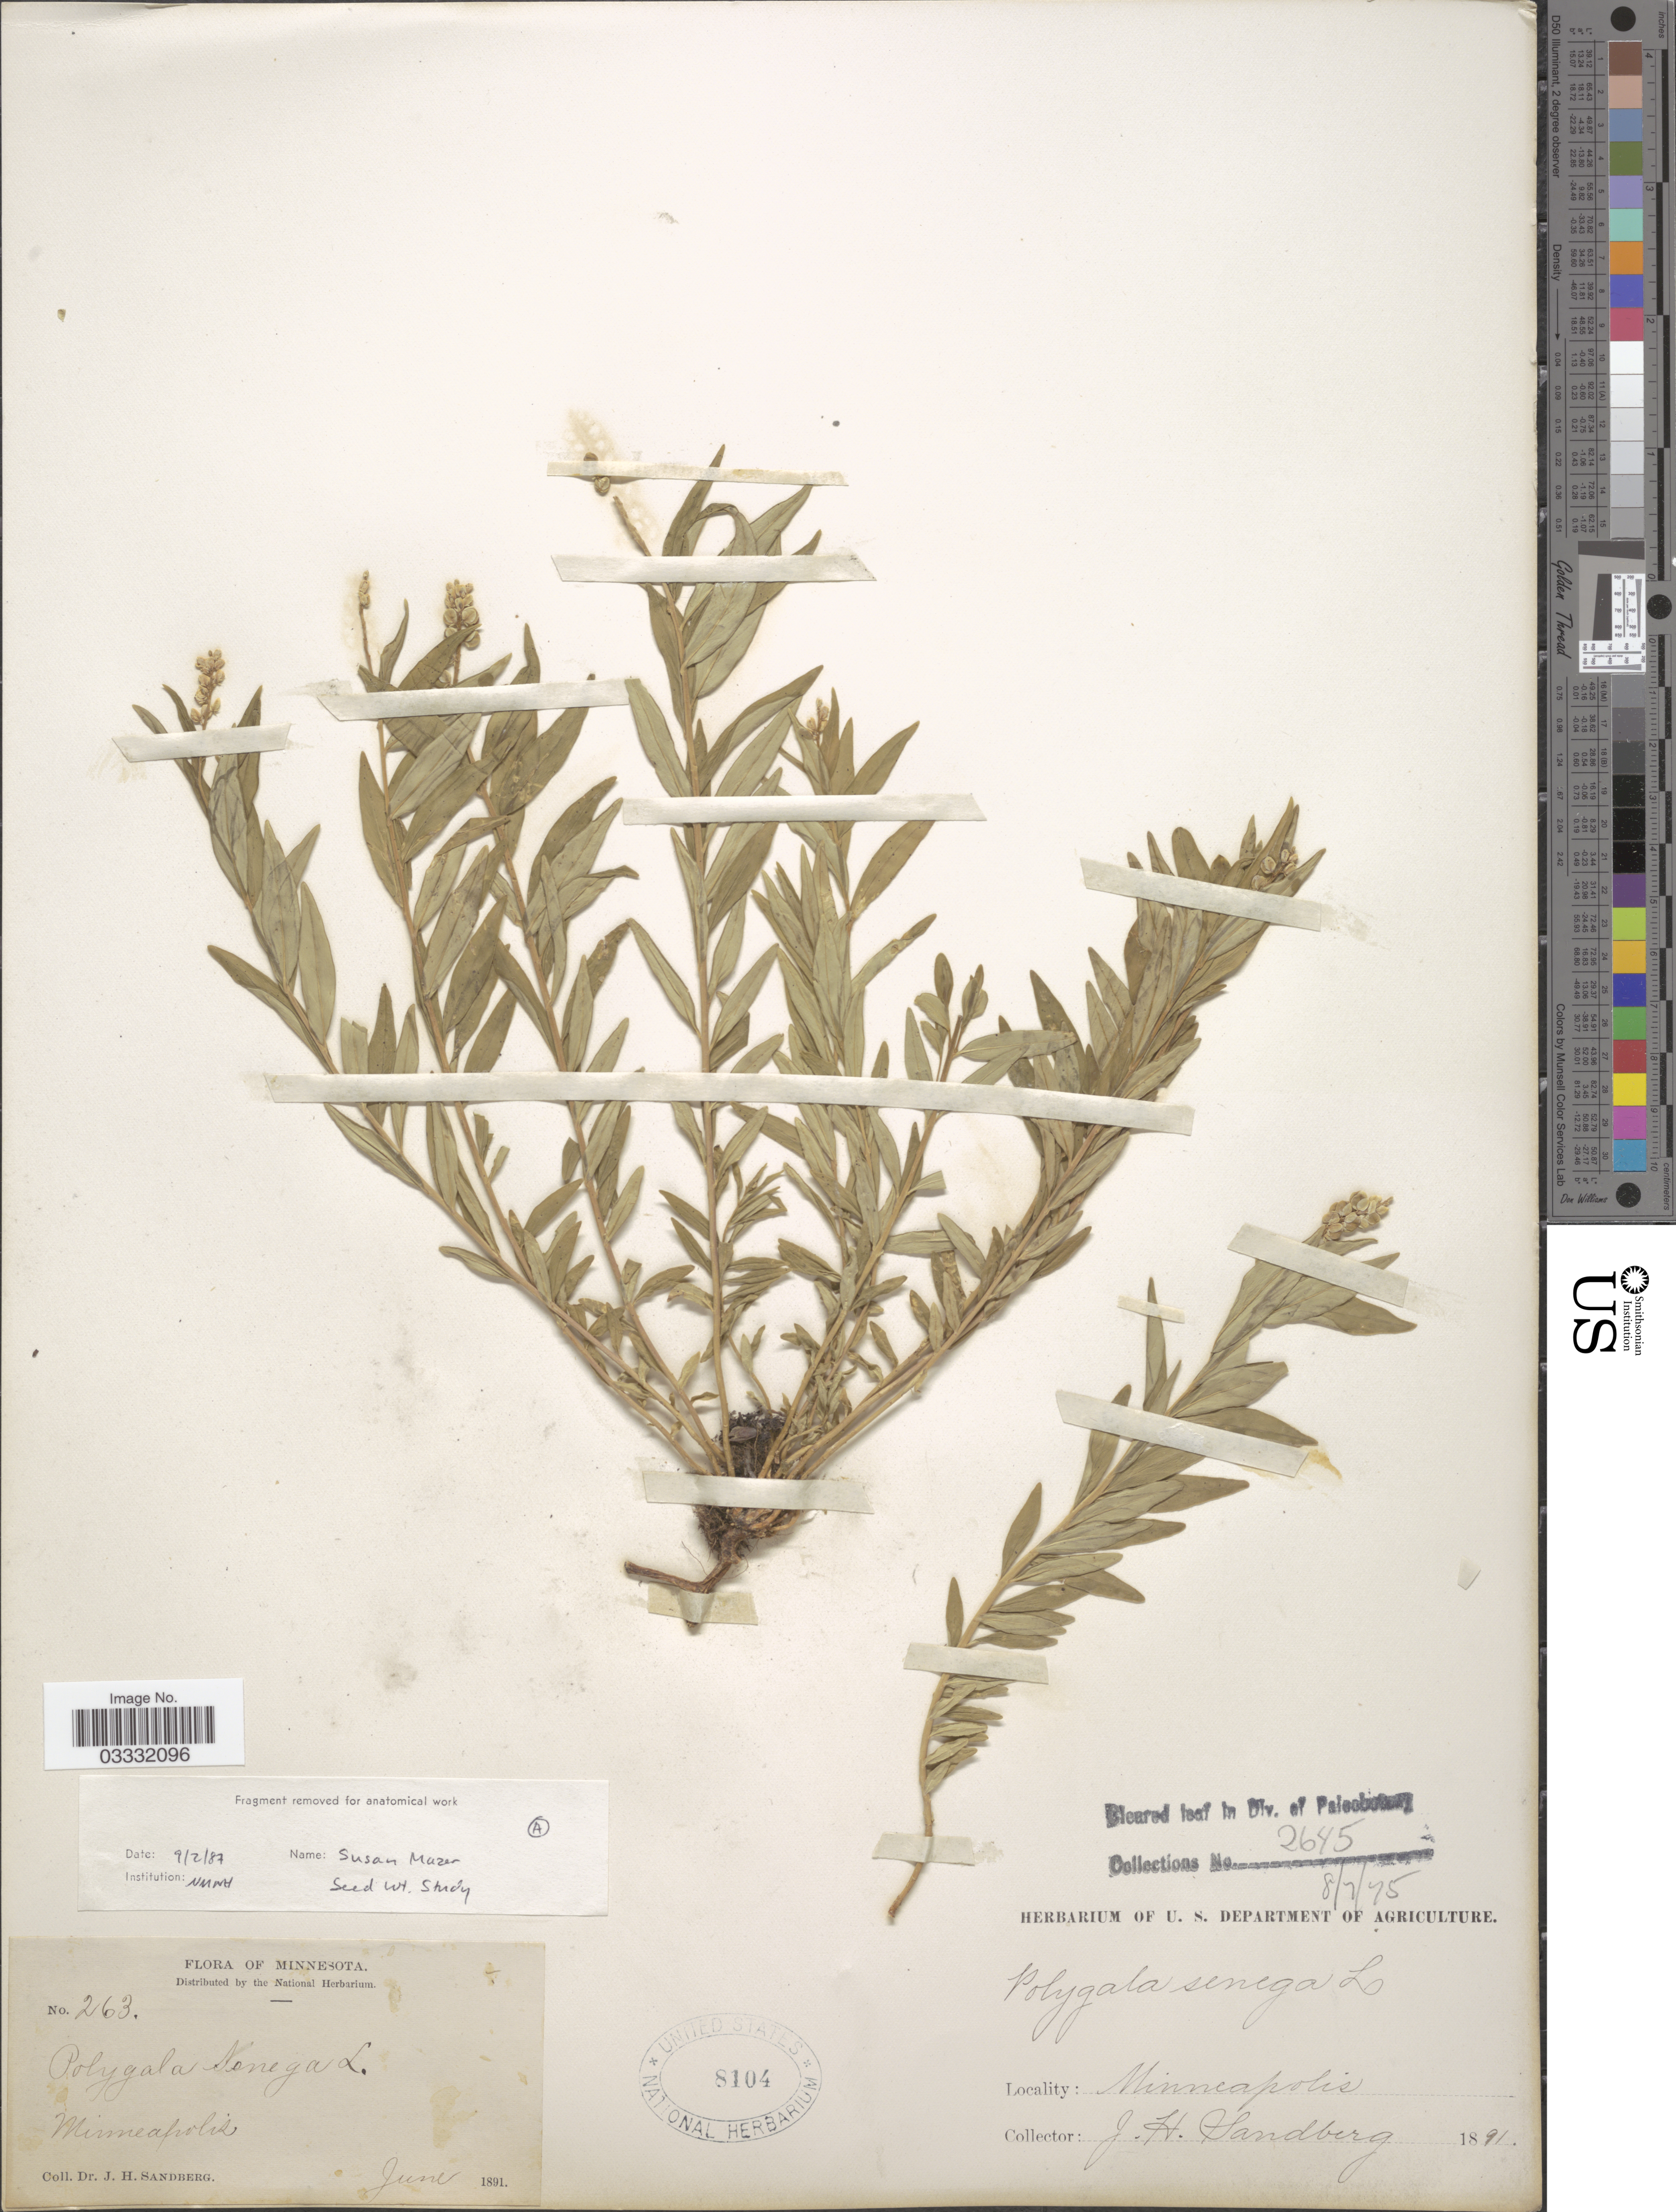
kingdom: Plantae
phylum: Tracheophyta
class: Magnoliopsida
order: Fabales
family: Polygalaceae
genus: Polygala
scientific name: Polygala senega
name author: L.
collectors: J. Sanberg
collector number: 263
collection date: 1891-06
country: United States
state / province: Minnesota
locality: Minneapolis.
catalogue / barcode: US 8104